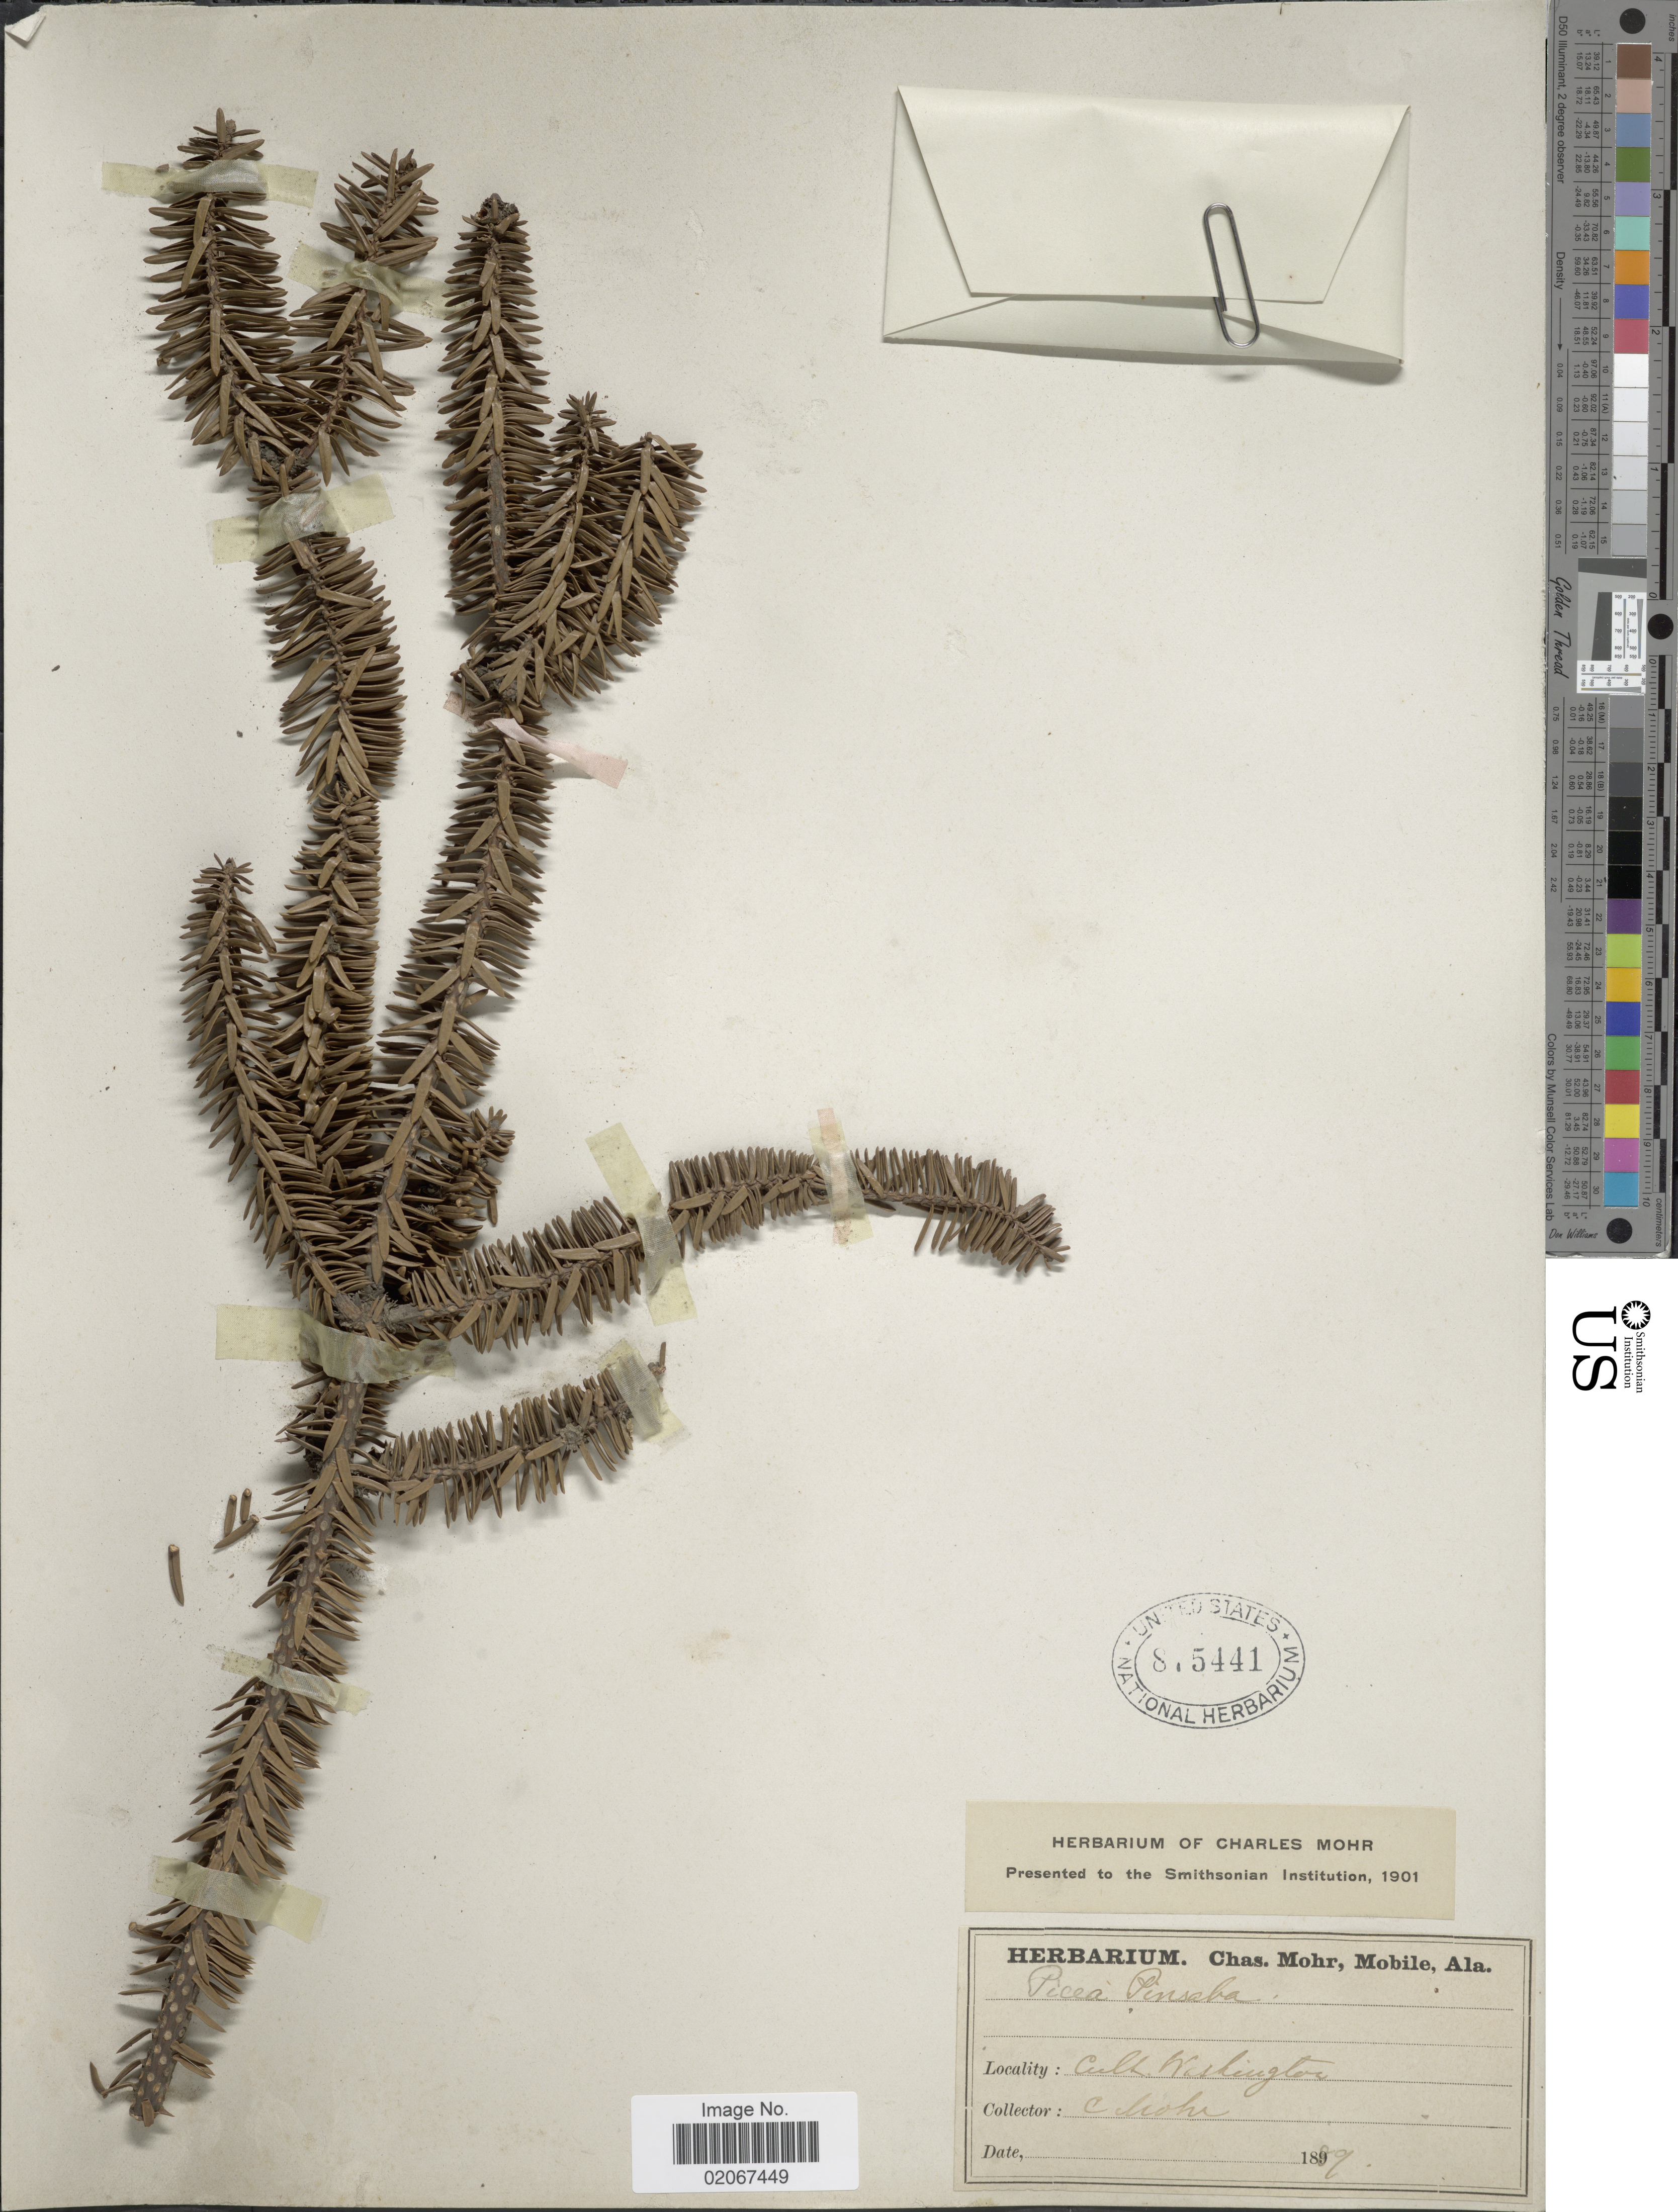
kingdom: Plantae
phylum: Tracheophyta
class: Pinopsida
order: Pinales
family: Pinaceae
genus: Abies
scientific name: Abies pinsapo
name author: Boiss.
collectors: C. T. Mohr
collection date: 1889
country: United States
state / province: Washington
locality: Cult. Washington